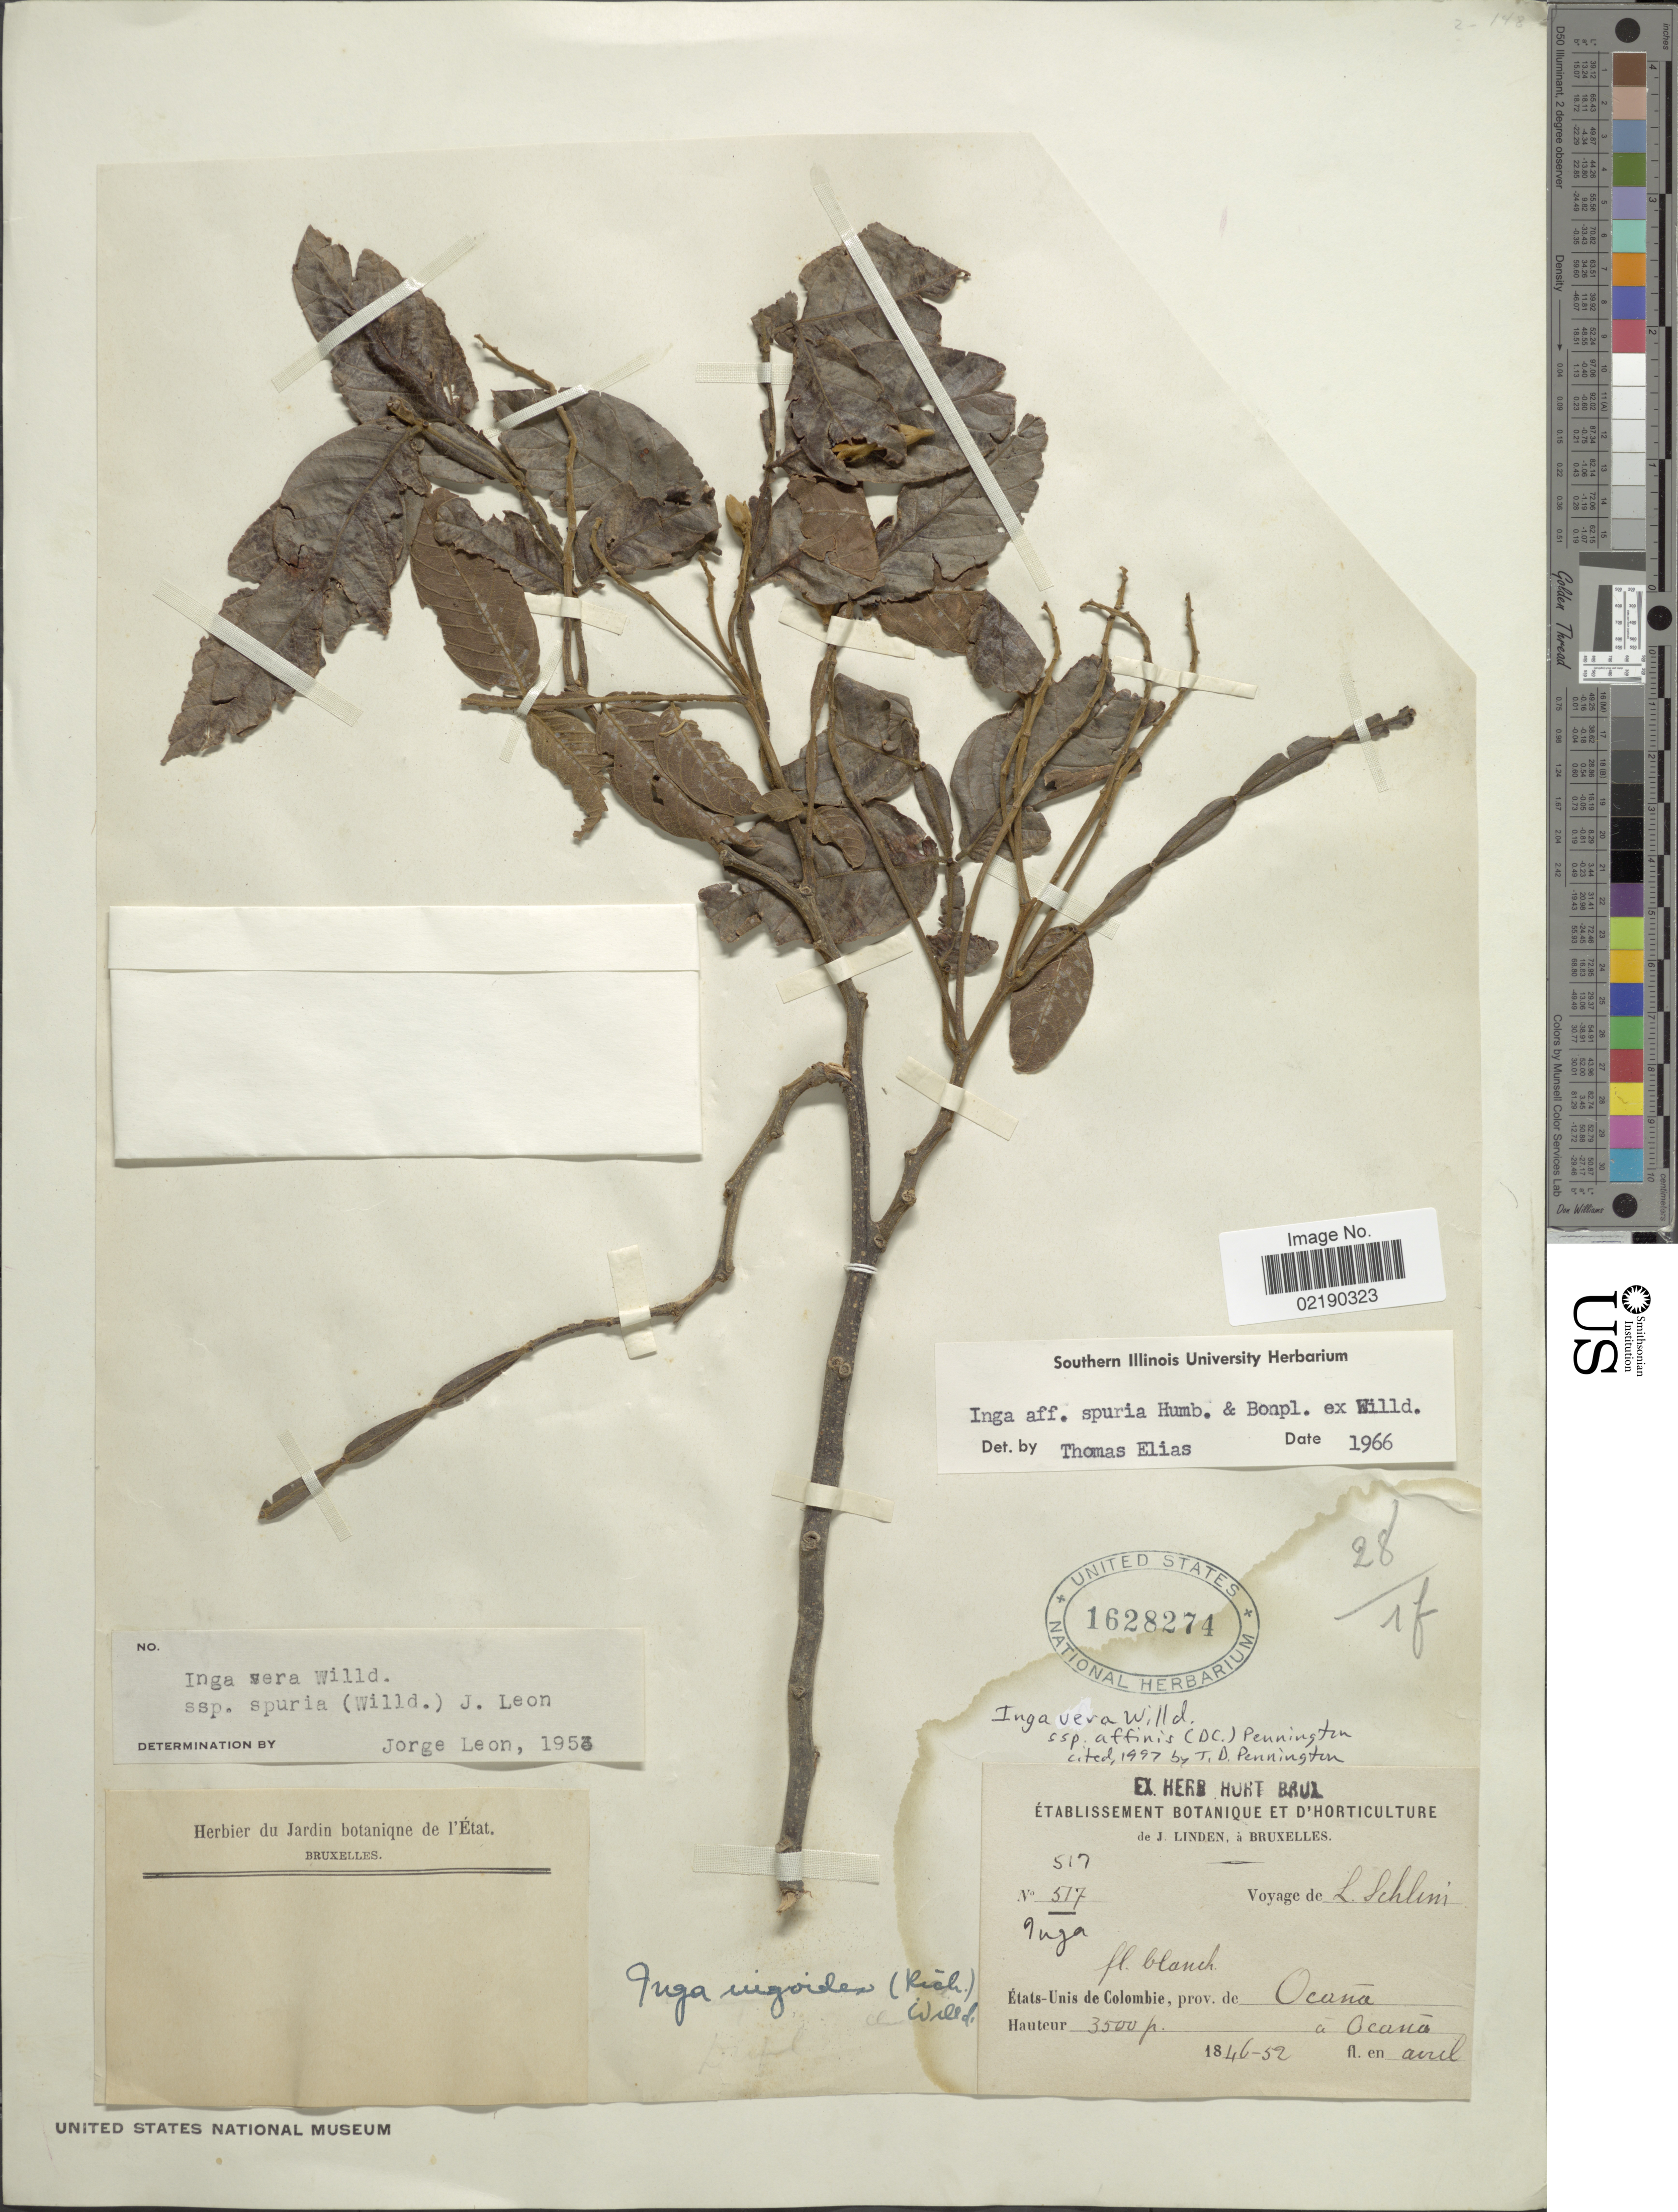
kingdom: Plantae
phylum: Tracheophyta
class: Magnoliopsida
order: Fabales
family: Fabaceae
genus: Inga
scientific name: Inga vera subsp. affinis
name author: (DC.) T.D. Penn.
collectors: L. Schlim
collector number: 517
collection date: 1846/1852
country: Colombia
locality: Etats-Unis de Colombie, prov. de Ocana.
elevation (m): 1067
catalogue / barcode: US 1628274